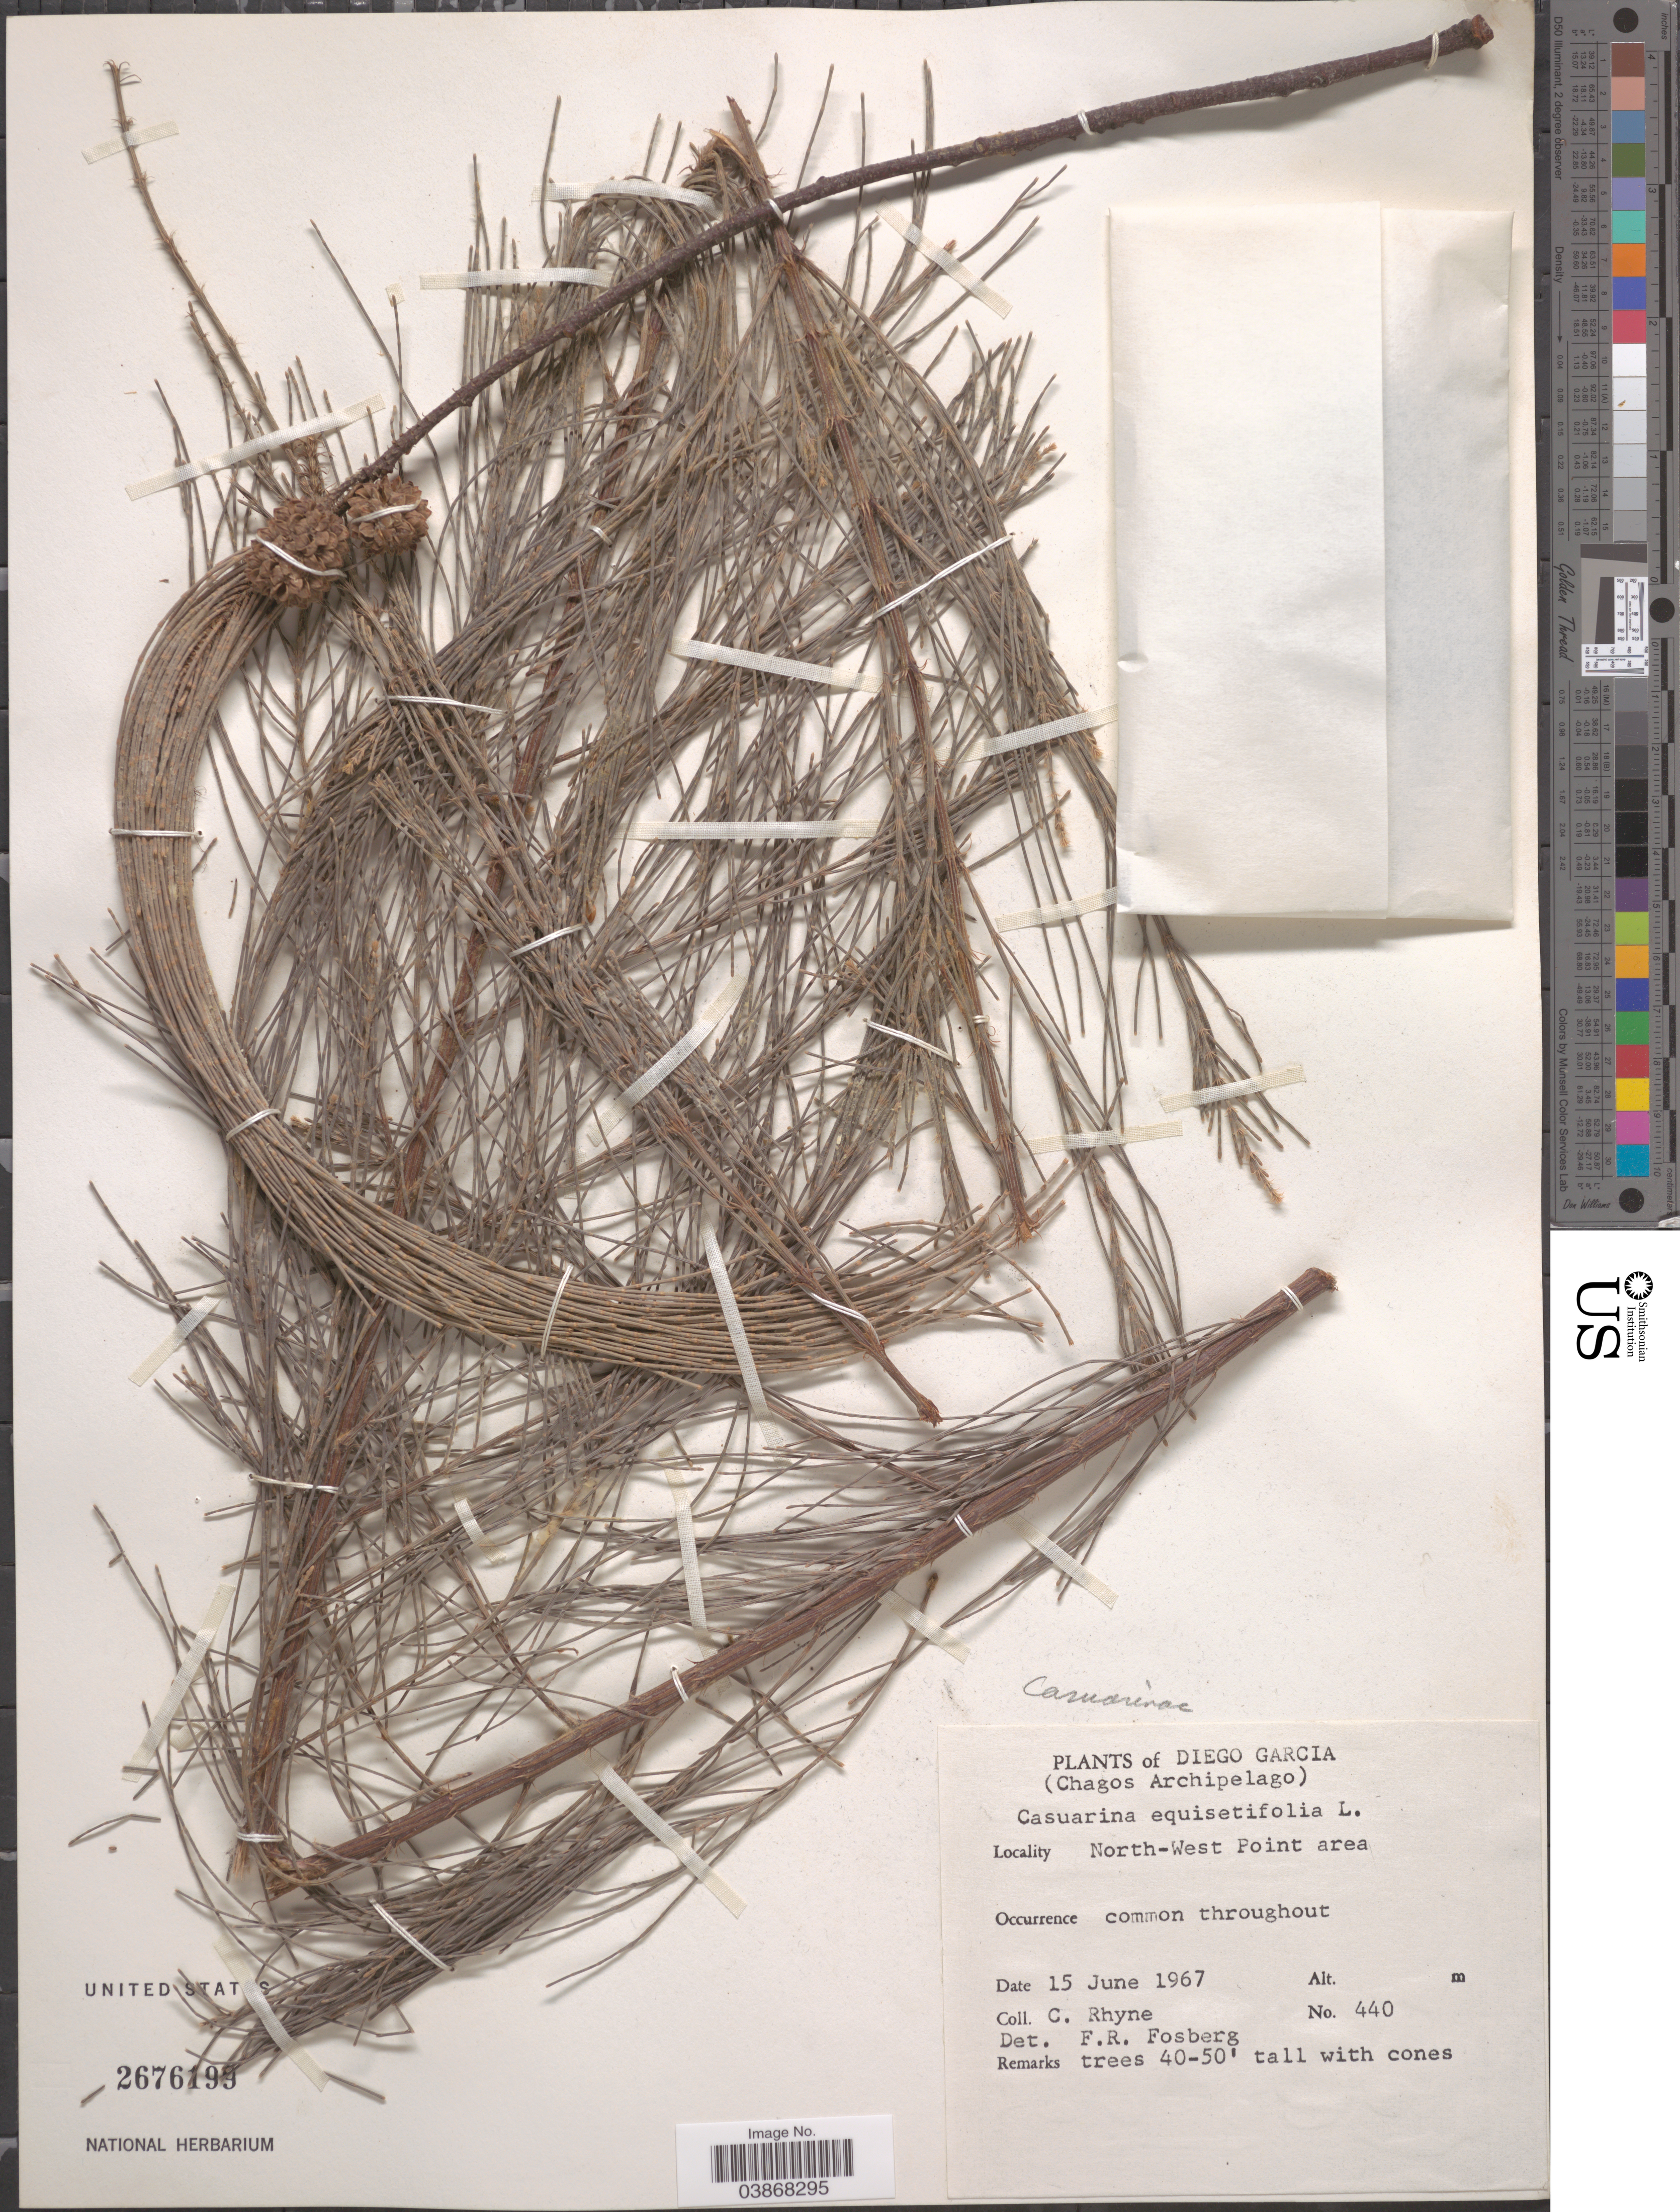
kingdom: Plantae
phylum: Tracheophyta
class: Magnoliopsida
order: Fagales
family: Casuarinaceae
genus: Casuarina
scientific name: Casuarina equisetifolia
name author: L.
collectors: C. Rhyne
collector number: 440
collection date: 1967-06-15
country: British Indian Ocean Territory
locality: Diego Garcia. (Chagos Archipelago). North-West Point Area.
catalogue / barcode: US 2676199